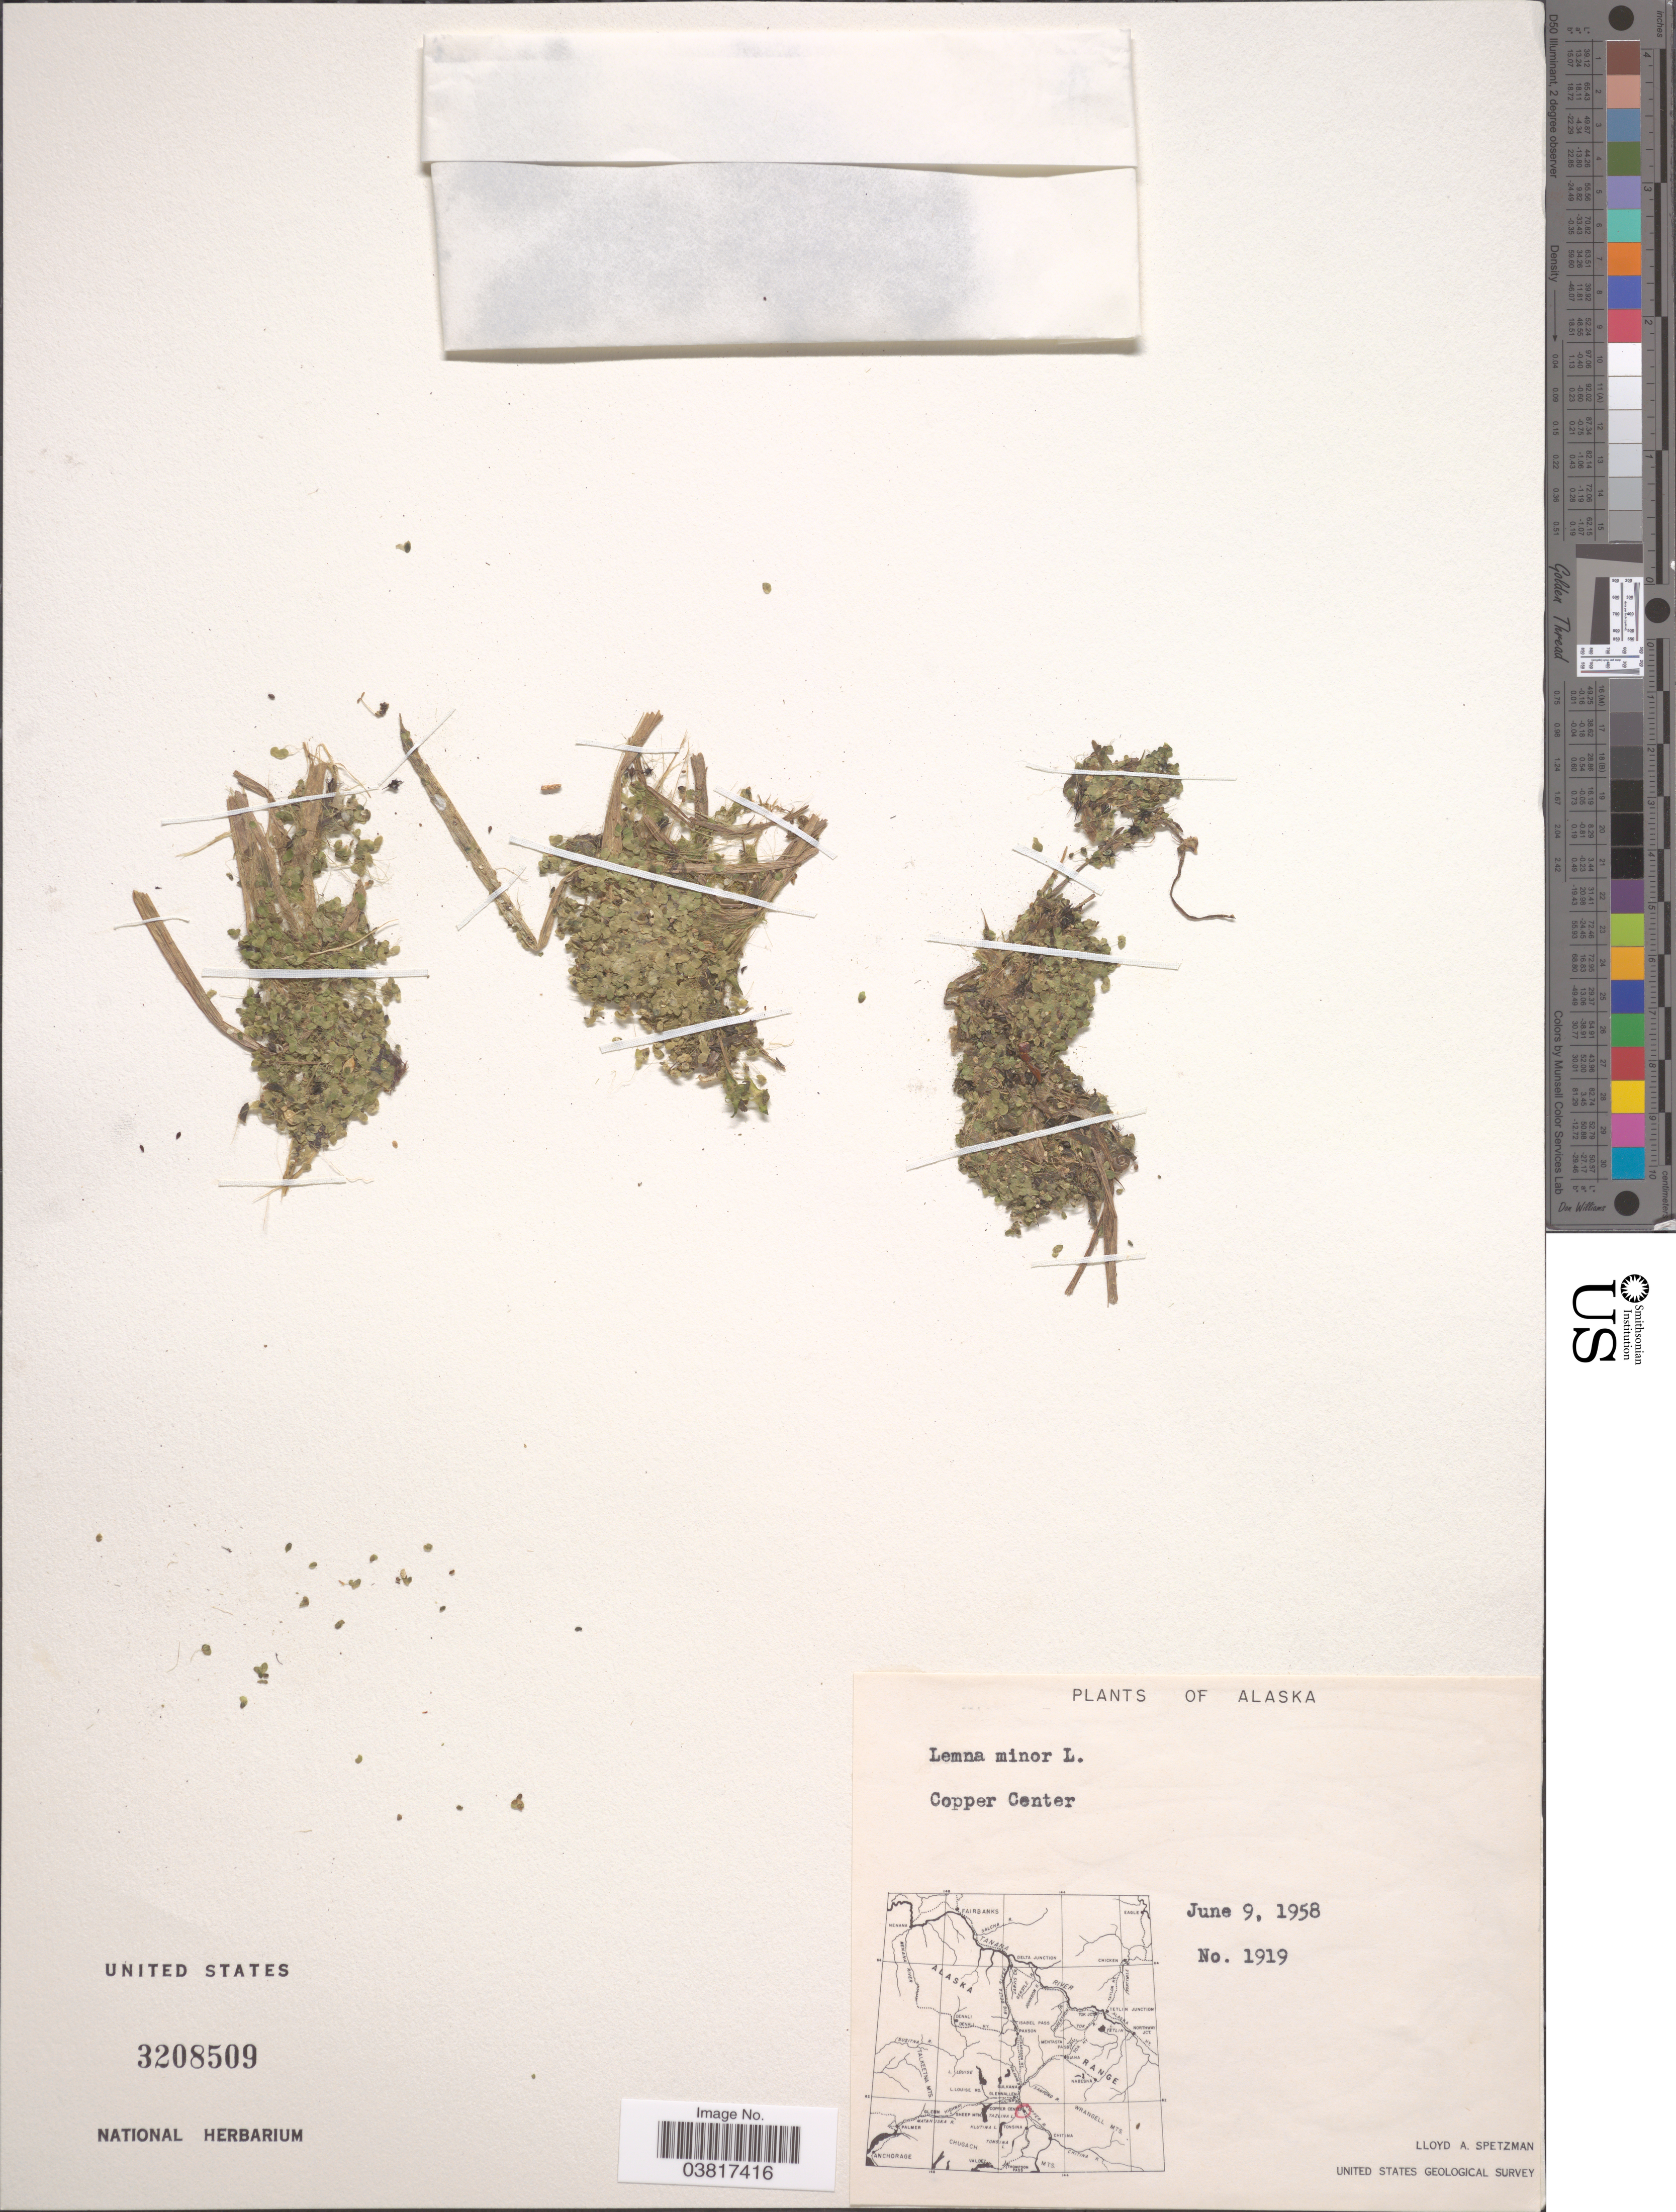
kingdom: Plantae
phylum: Tracheophyta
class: Liliopsida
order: Alismatales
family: Araceae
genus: Lemna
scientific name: Lemna minor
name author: L.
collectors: L. Spetzman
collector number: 1919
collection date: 1958-06-09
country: United States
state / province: Alaska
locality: Copper Center.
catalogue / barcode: US 3208509